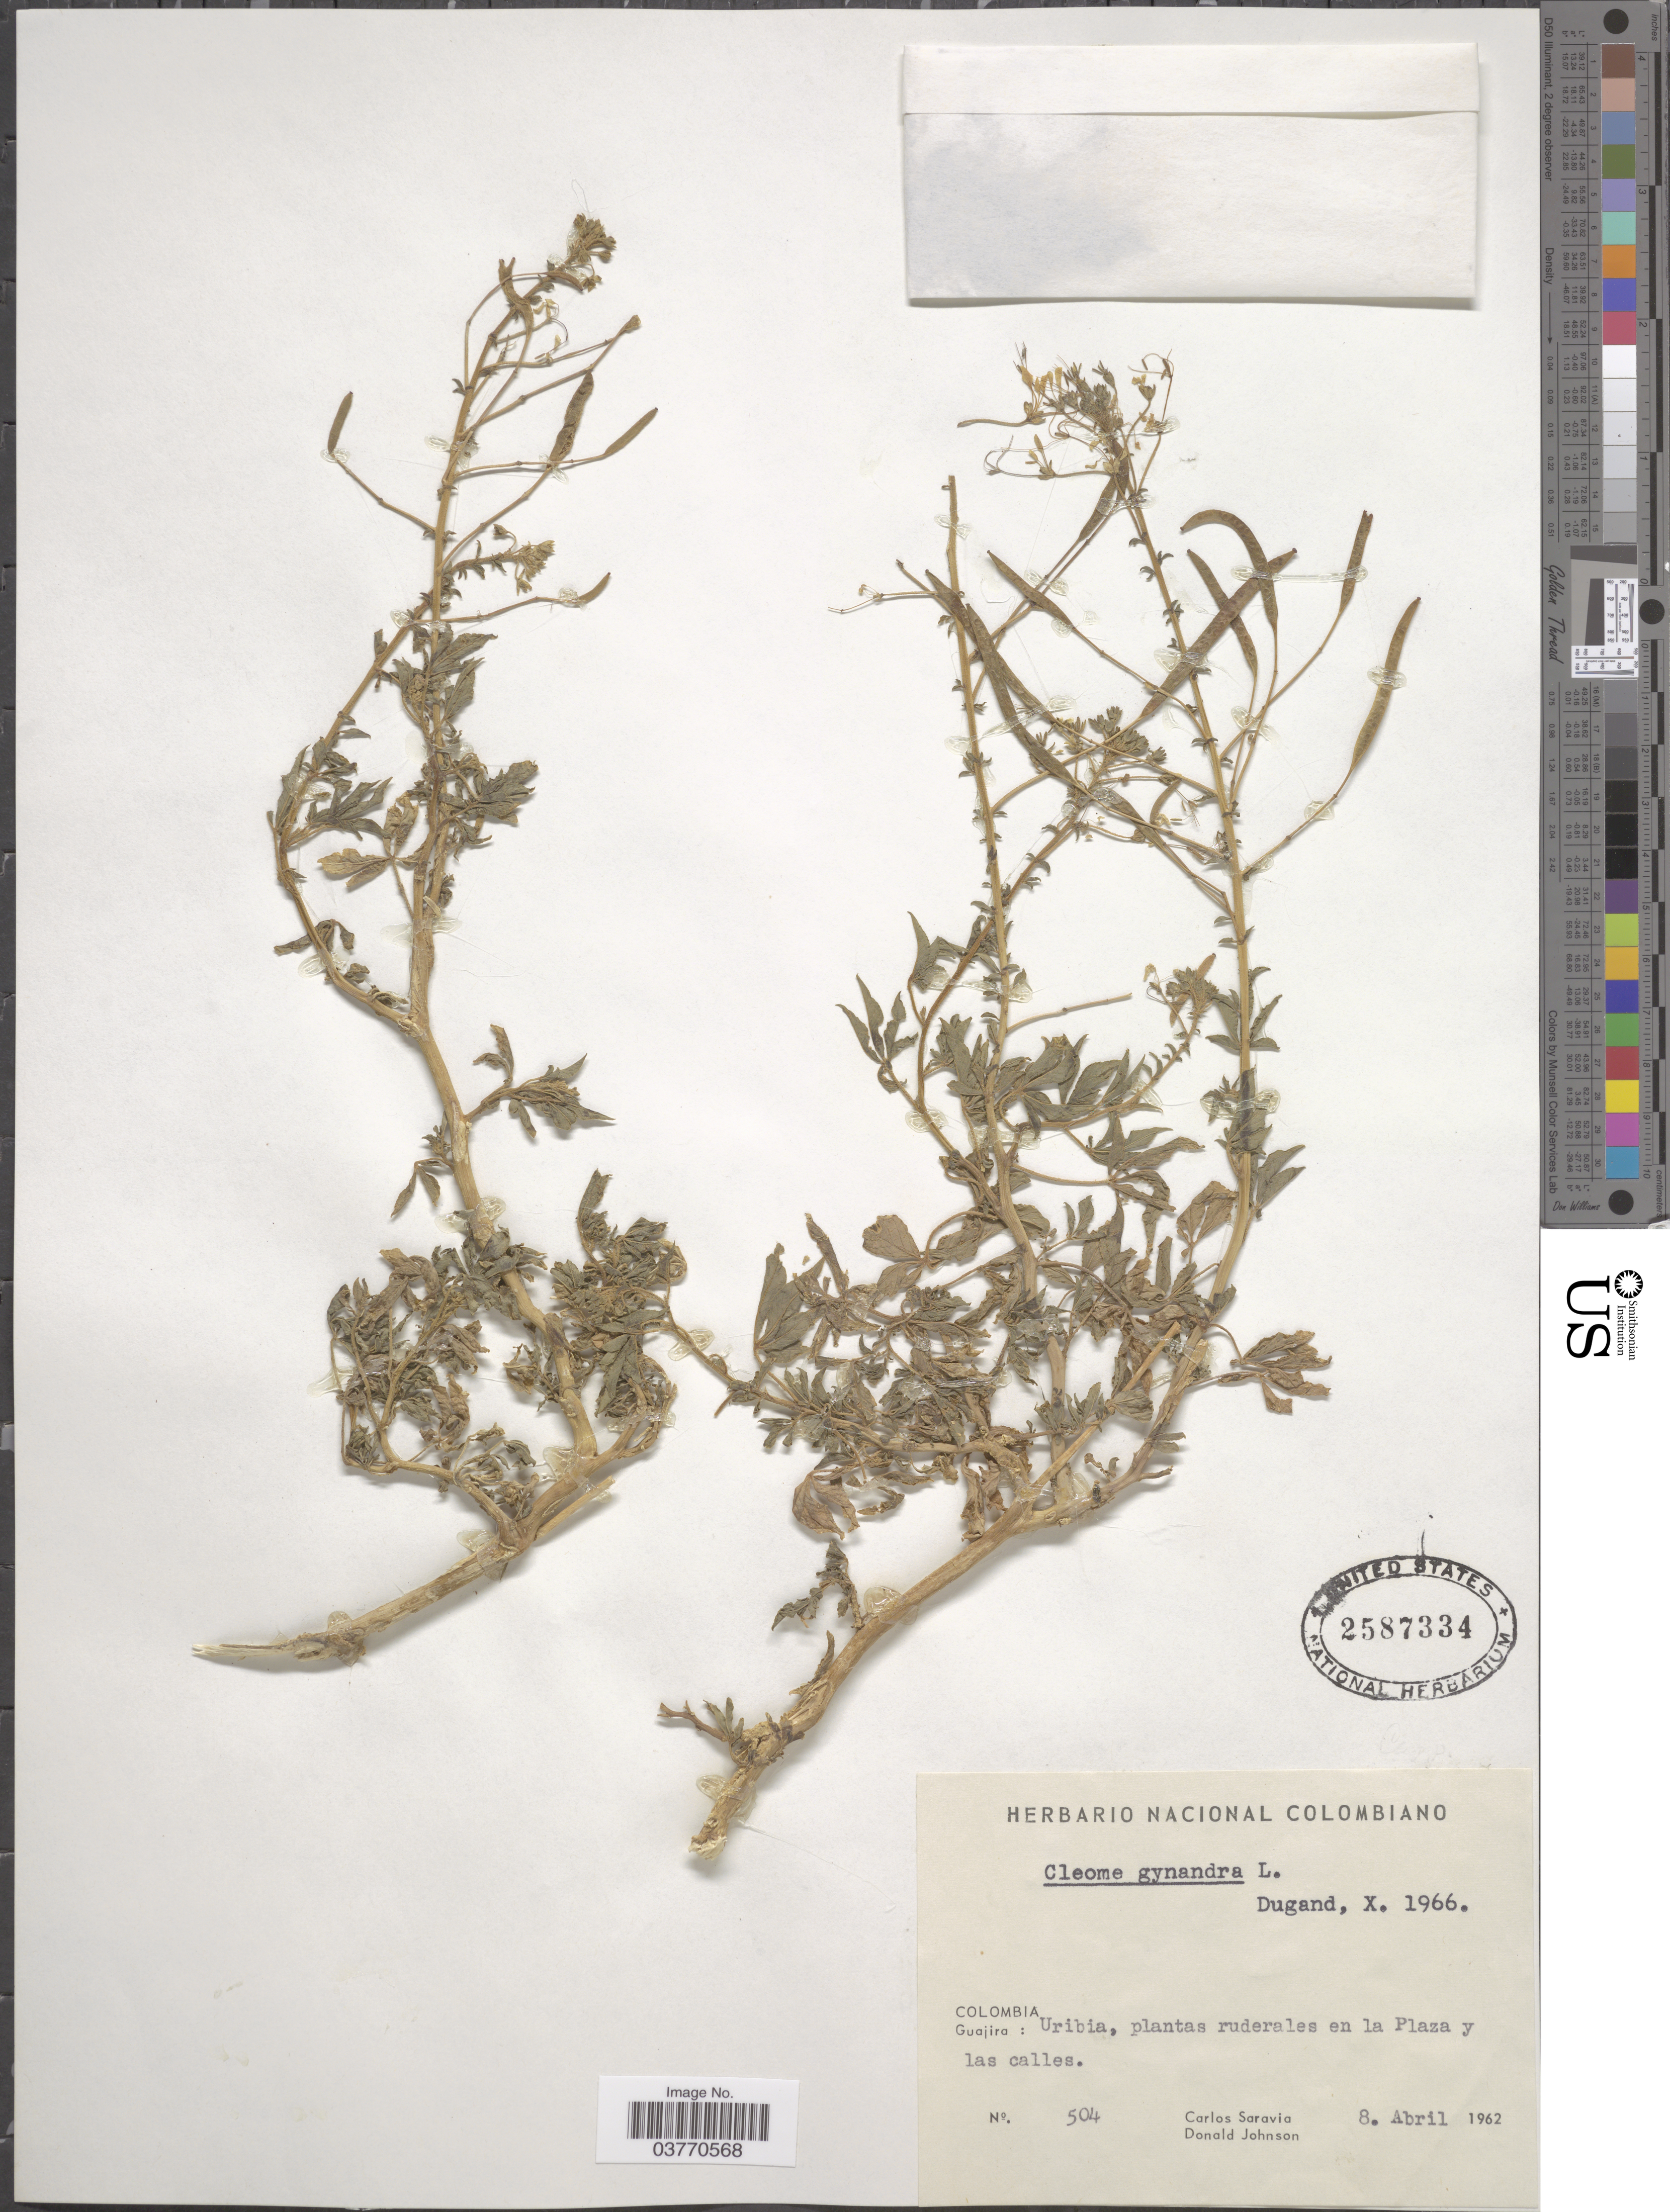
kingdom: Plantae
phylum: Tracheophyta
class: Magnoliopsida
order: Brassicales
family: Cleomaceae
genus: Gynandropsis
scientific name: Gynandropsis gynandra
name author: (L.) Briq.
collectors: C. Saravia & D. Johnson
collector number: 504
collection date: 1962-04-08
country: Colombia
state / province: La Guajira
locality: Uribia, plantes ruderales en la Plaza y las calles.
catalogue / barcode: US 2587334